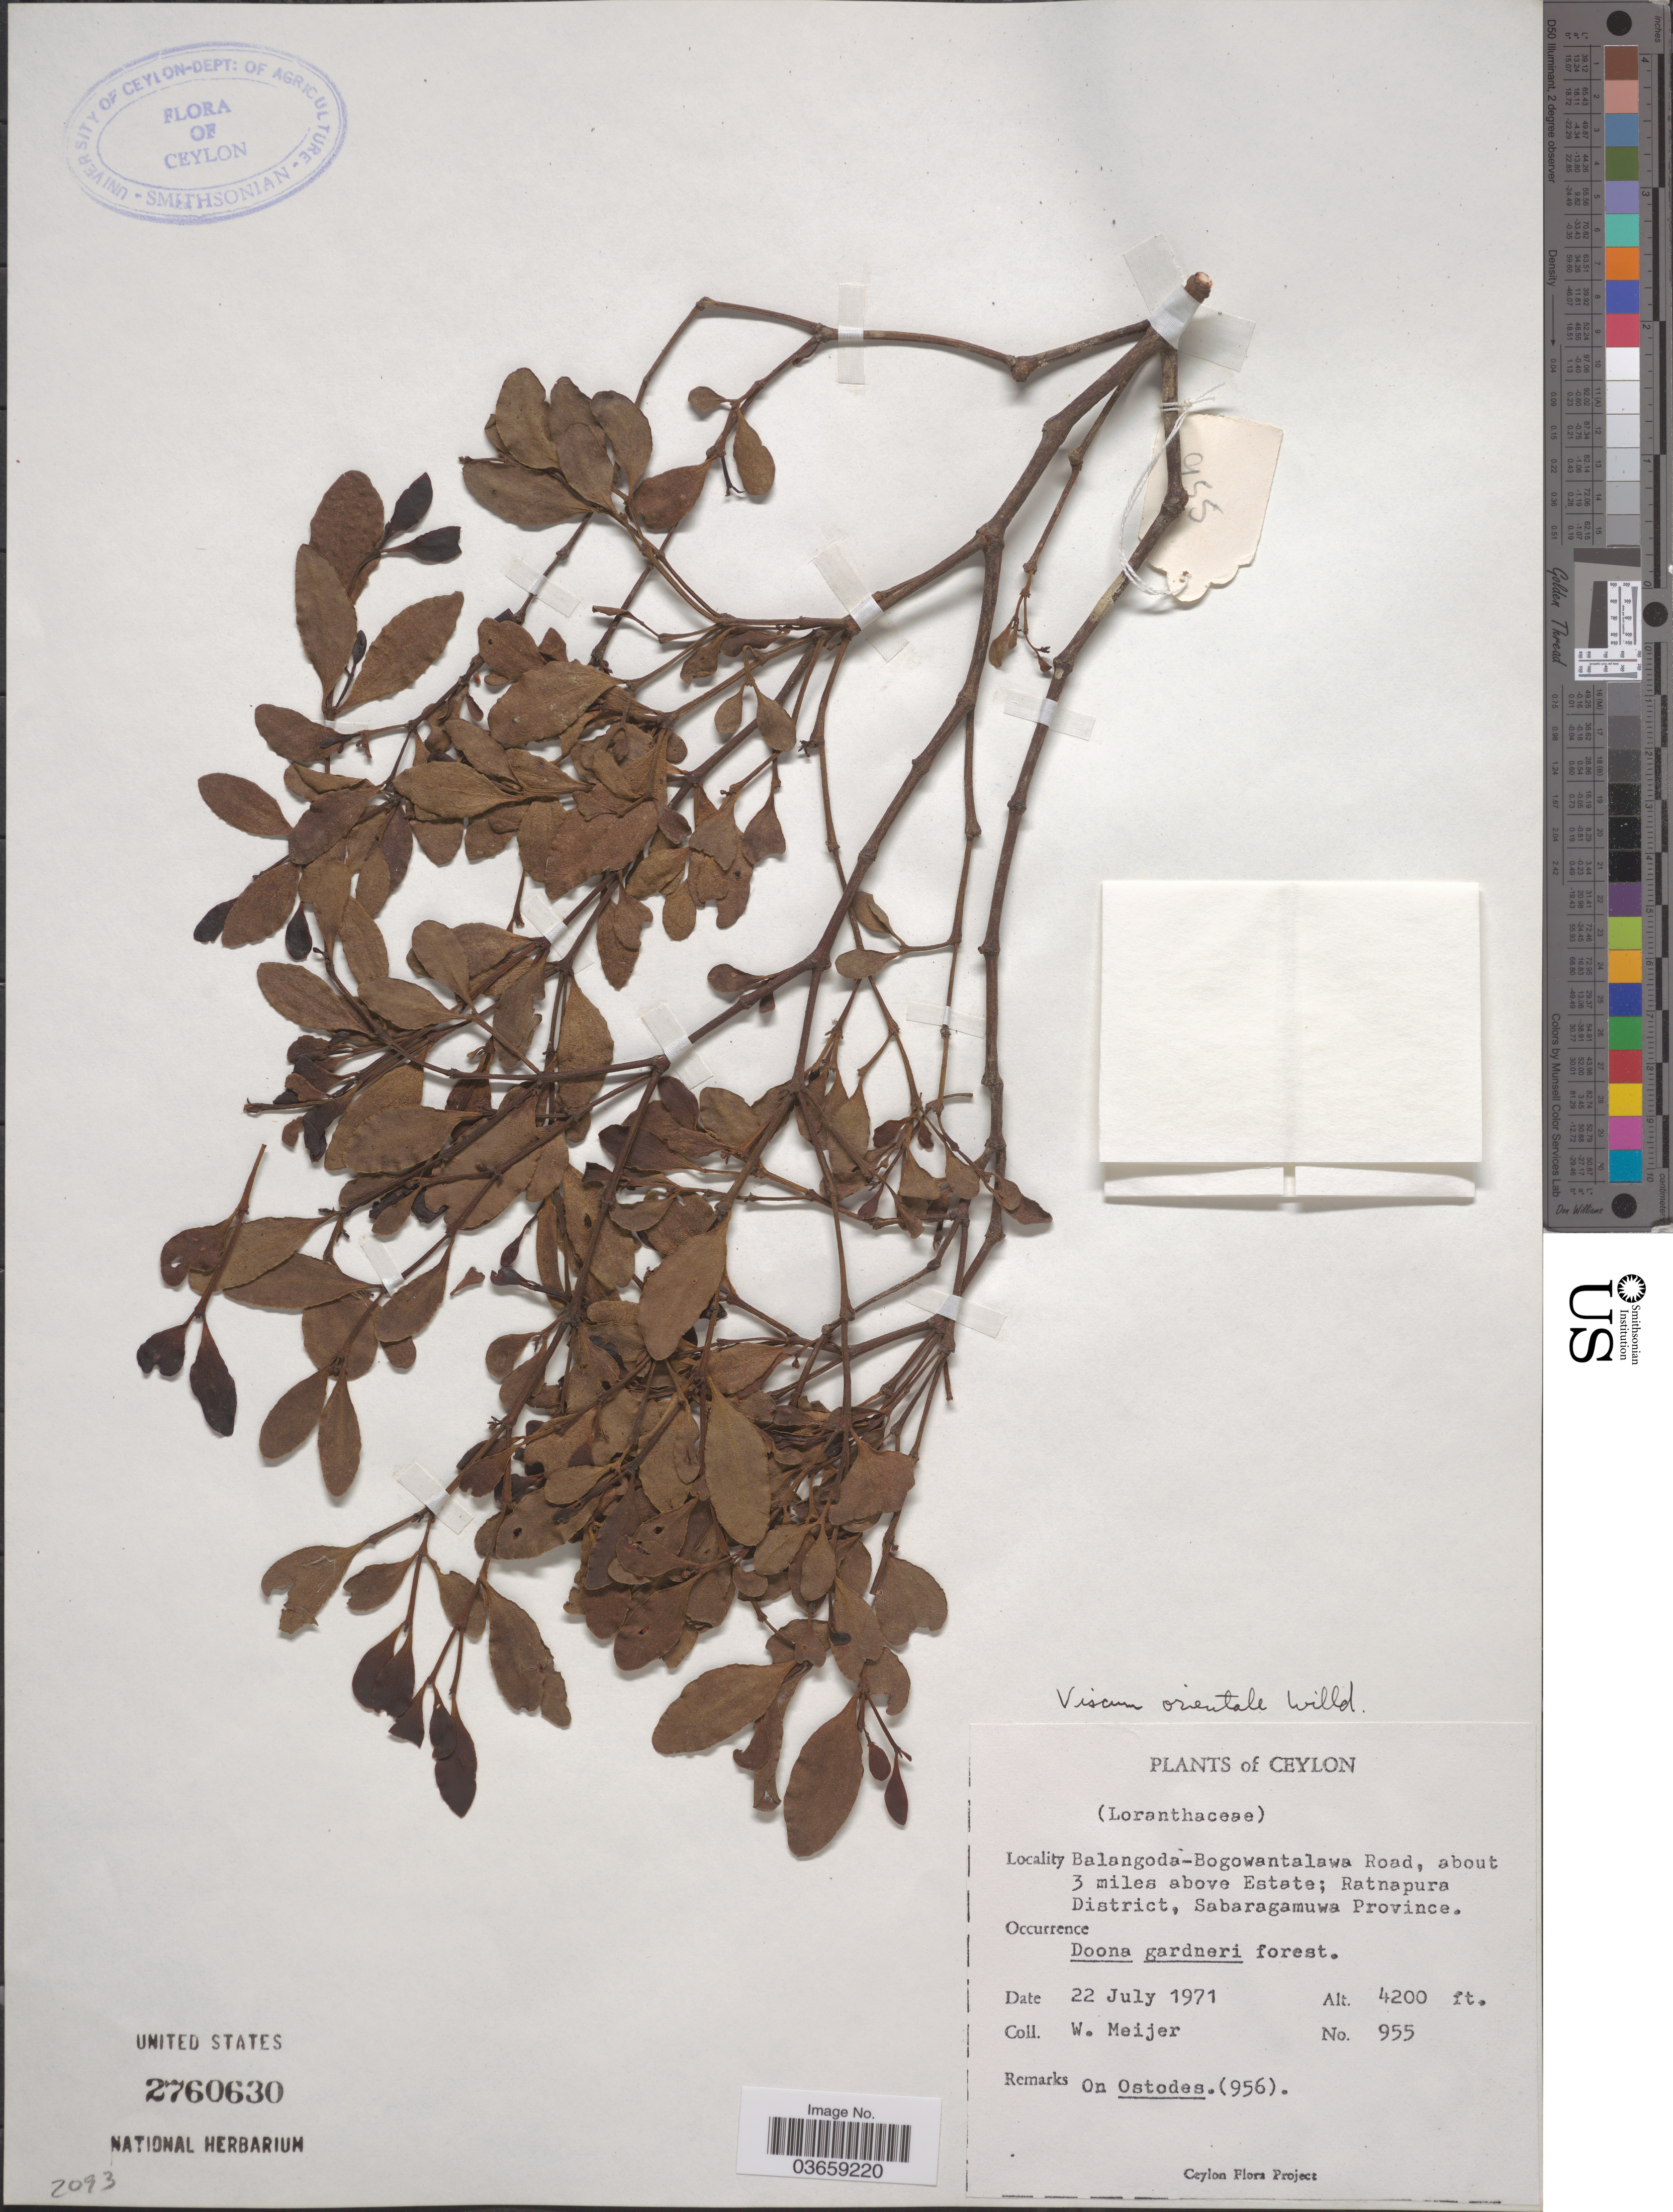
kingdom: Plantae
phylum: Tracheophyta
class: Magnoliopsida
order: Santalales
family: Viscaceae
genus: Viscum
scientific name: Viscum orientale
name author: DC.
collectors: W. Meijer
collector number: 955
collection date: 1971-07-22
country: Sri Lanka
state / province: Sabaragamuwa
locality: Ceylon. Balangoda-Bogowantalawa Road, about 3 miles above Estate; Ratnapura District.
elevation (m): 1280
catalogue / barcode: US 2760630